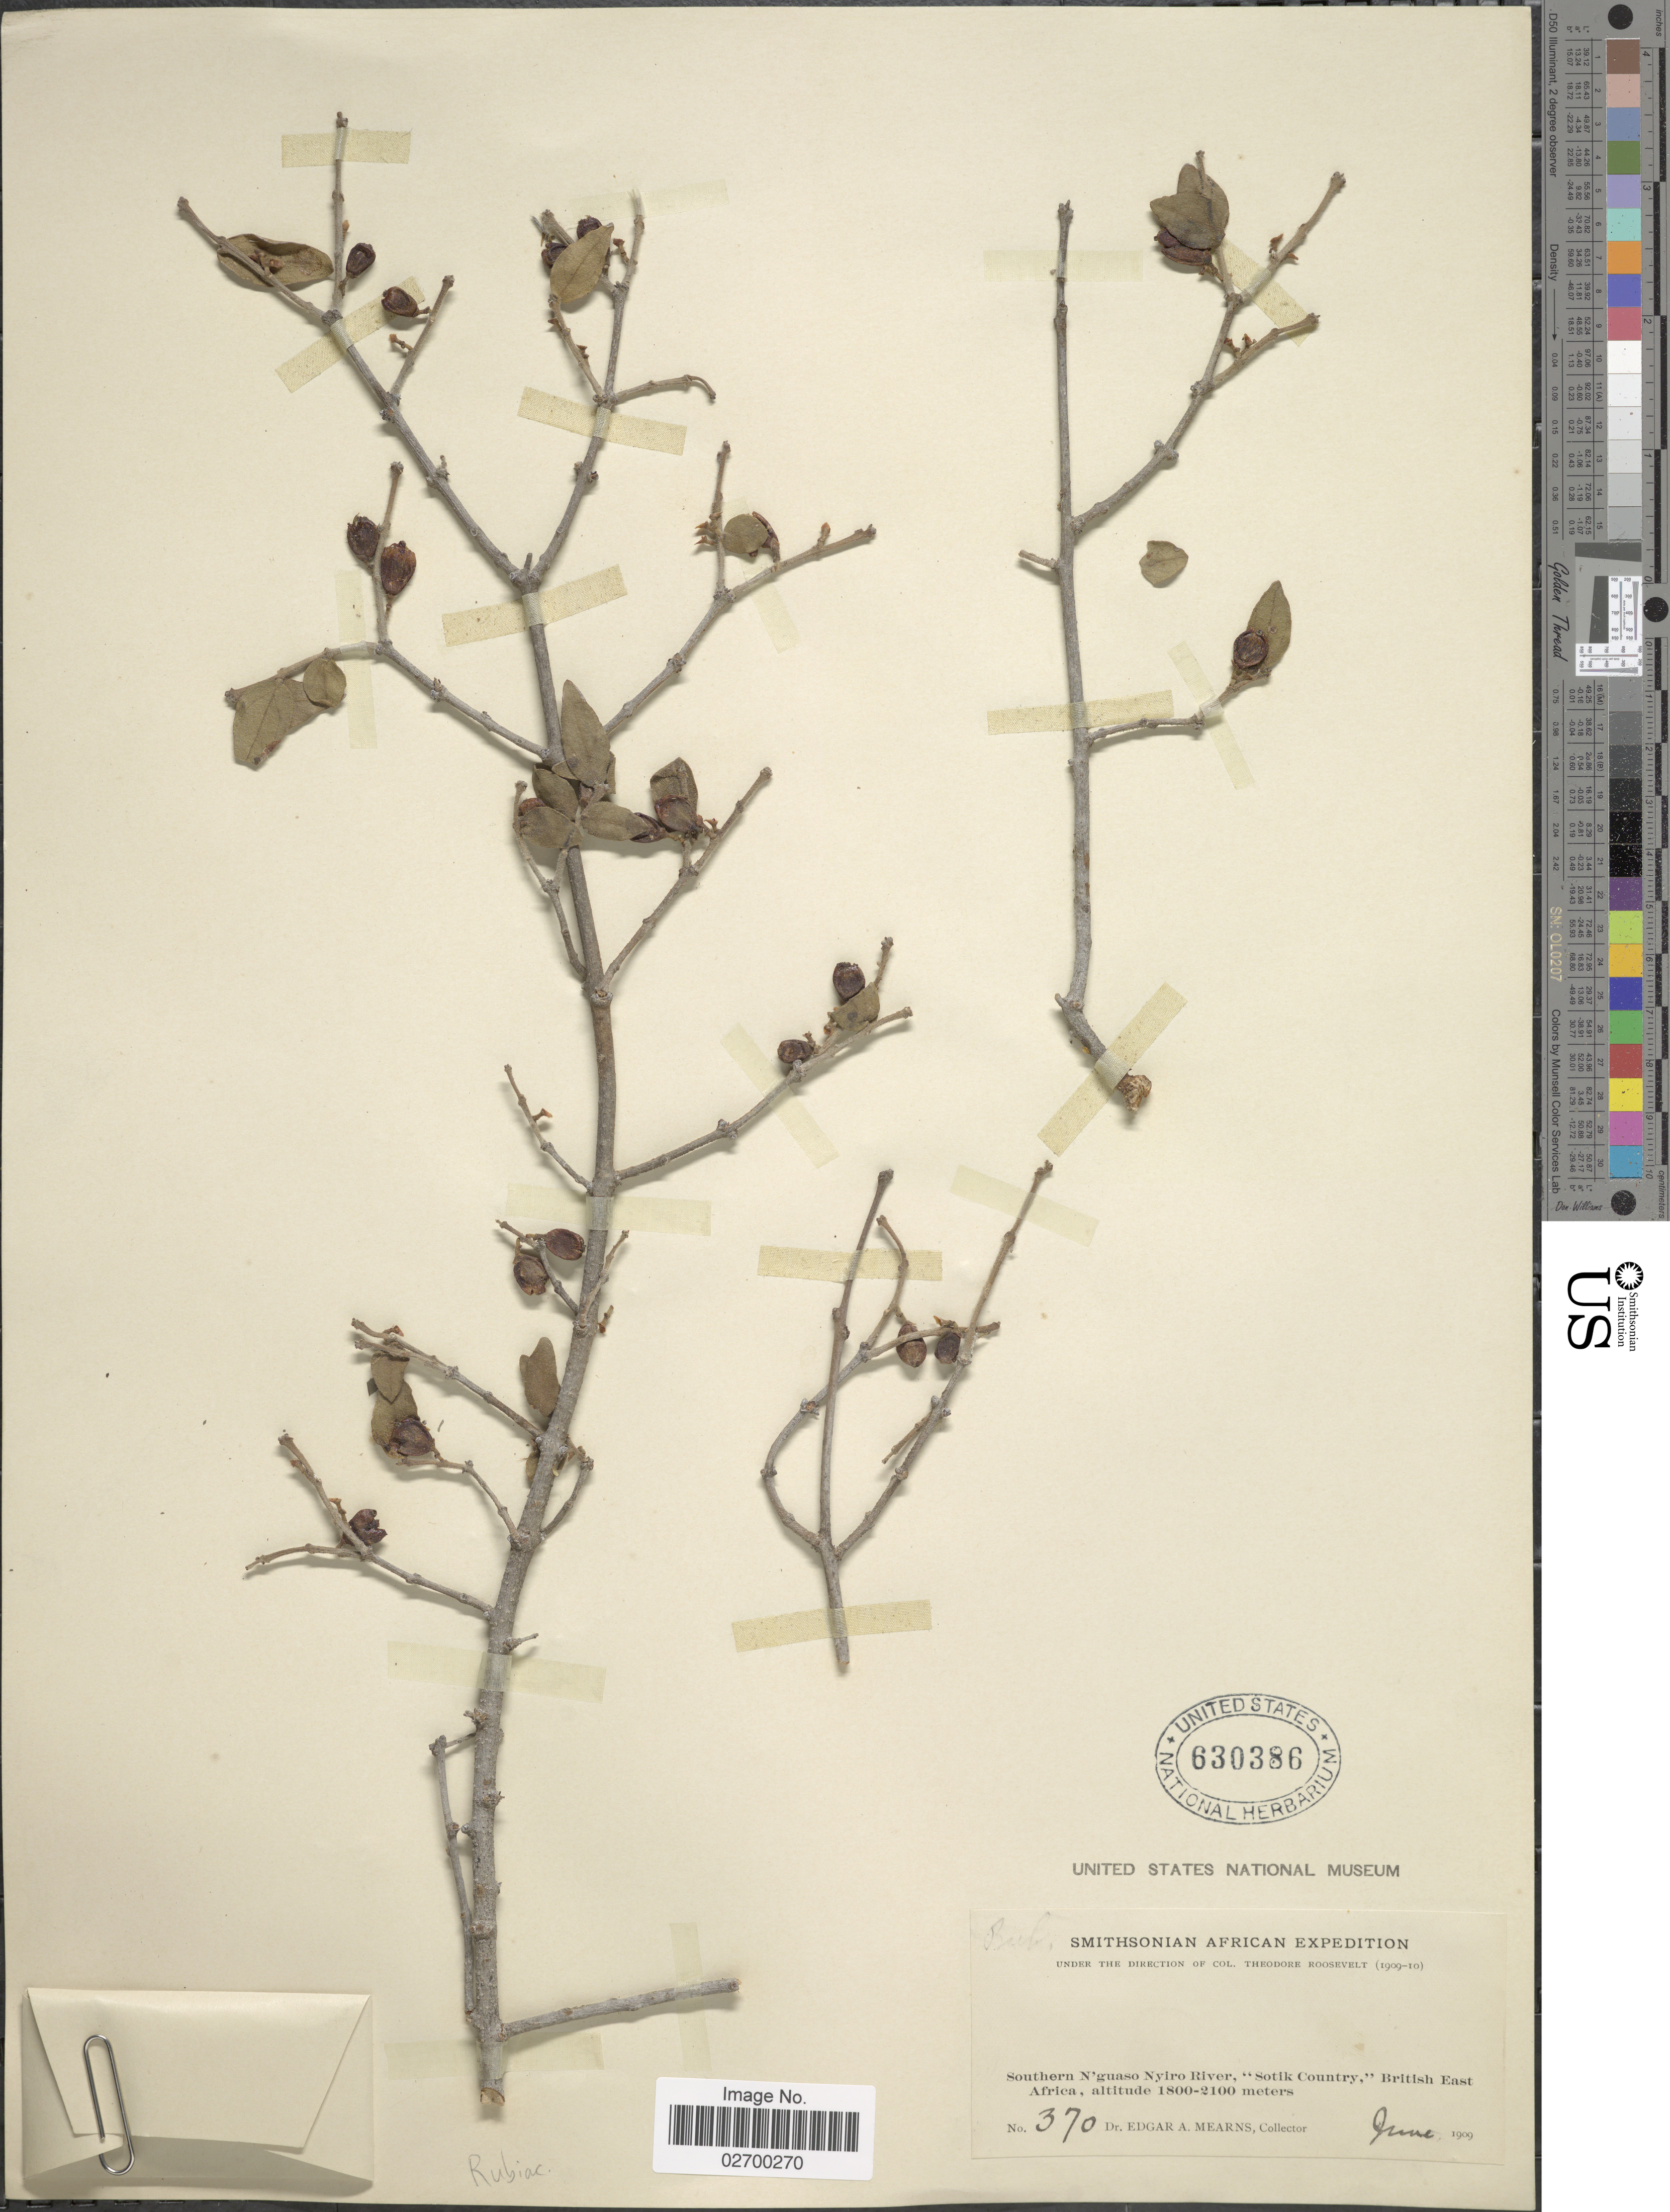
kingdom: Plantae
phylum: Tracheophyta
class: Magnoliopsida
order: Gentianales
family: Rubiaceae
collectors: E. A. Mearns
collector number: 370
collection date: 1909-06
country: Kenya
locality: Southern N'guaso Nyiro River, "Sotik Country", British East Africa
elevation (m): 1800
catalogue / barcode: US 630386